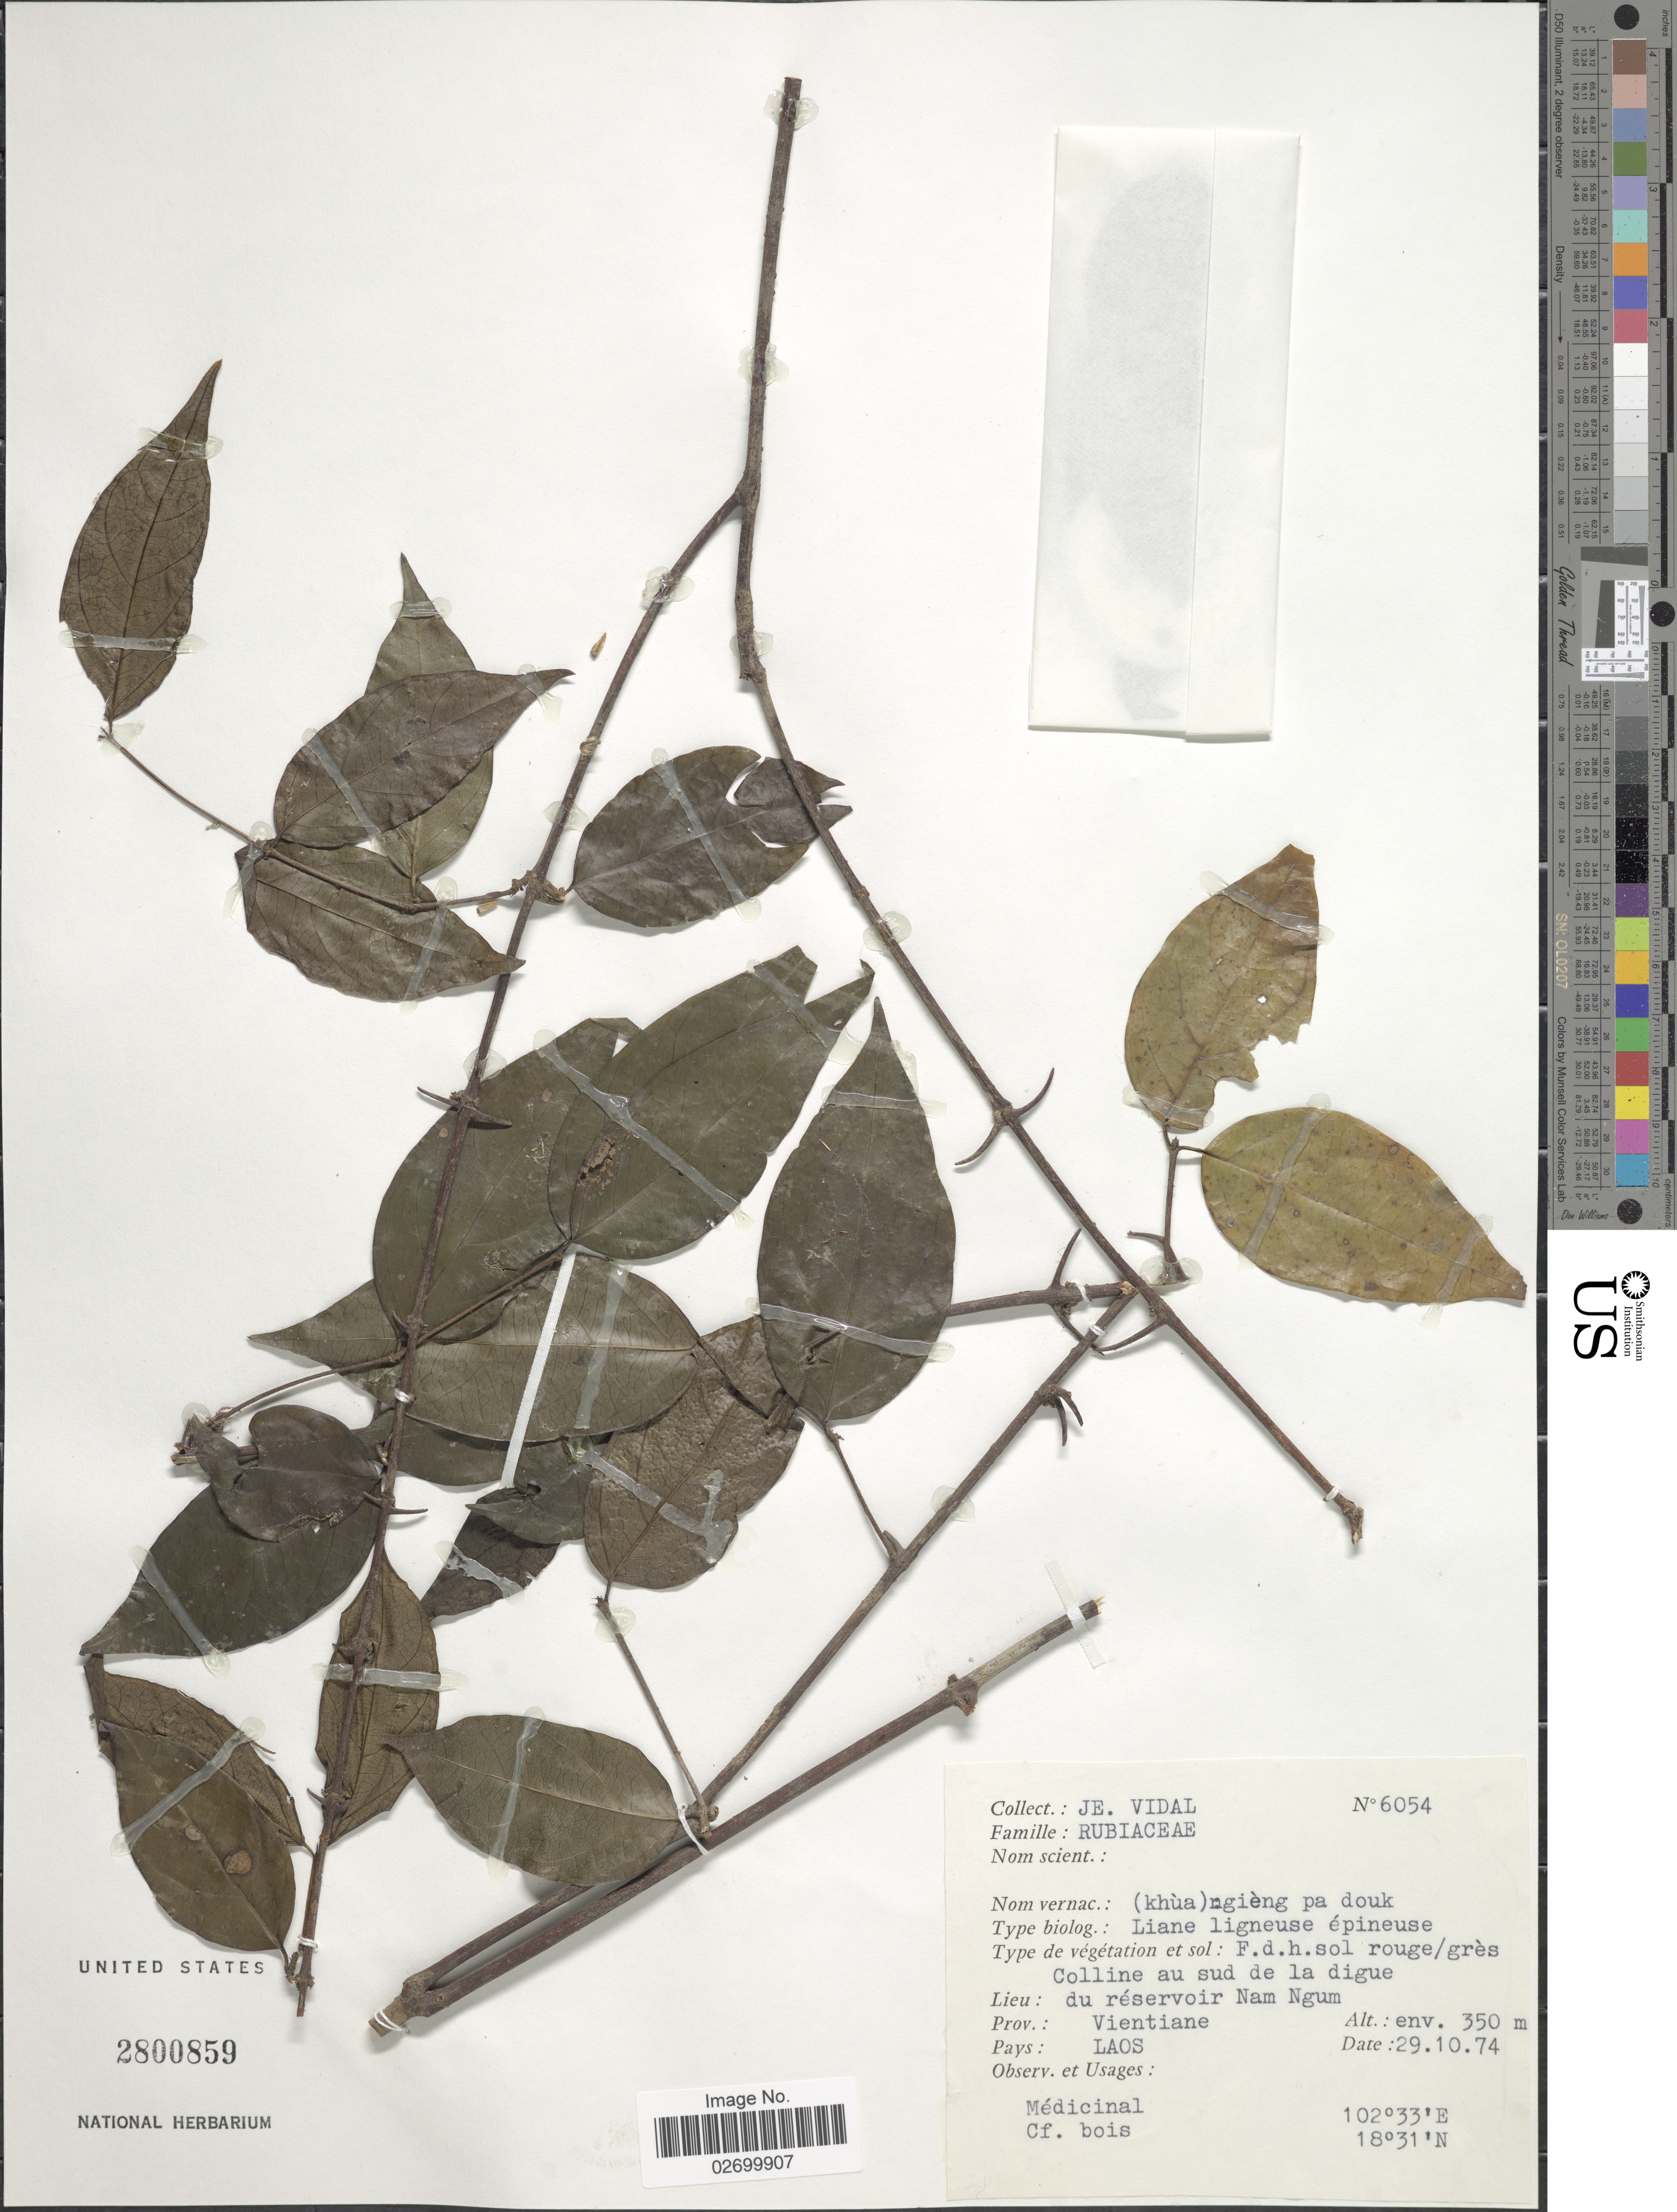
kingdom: Plantae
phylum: Tracheophyta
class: Magnoliopsida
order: Gentianales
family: Rubiaceae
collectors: J. E. Vidal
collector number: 6054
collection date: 1974-10-29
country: Laos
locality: Colline au sud de la digue du reservoir Nam Ngum Prov, Ventiane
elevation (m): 350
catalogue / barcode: US 2800859